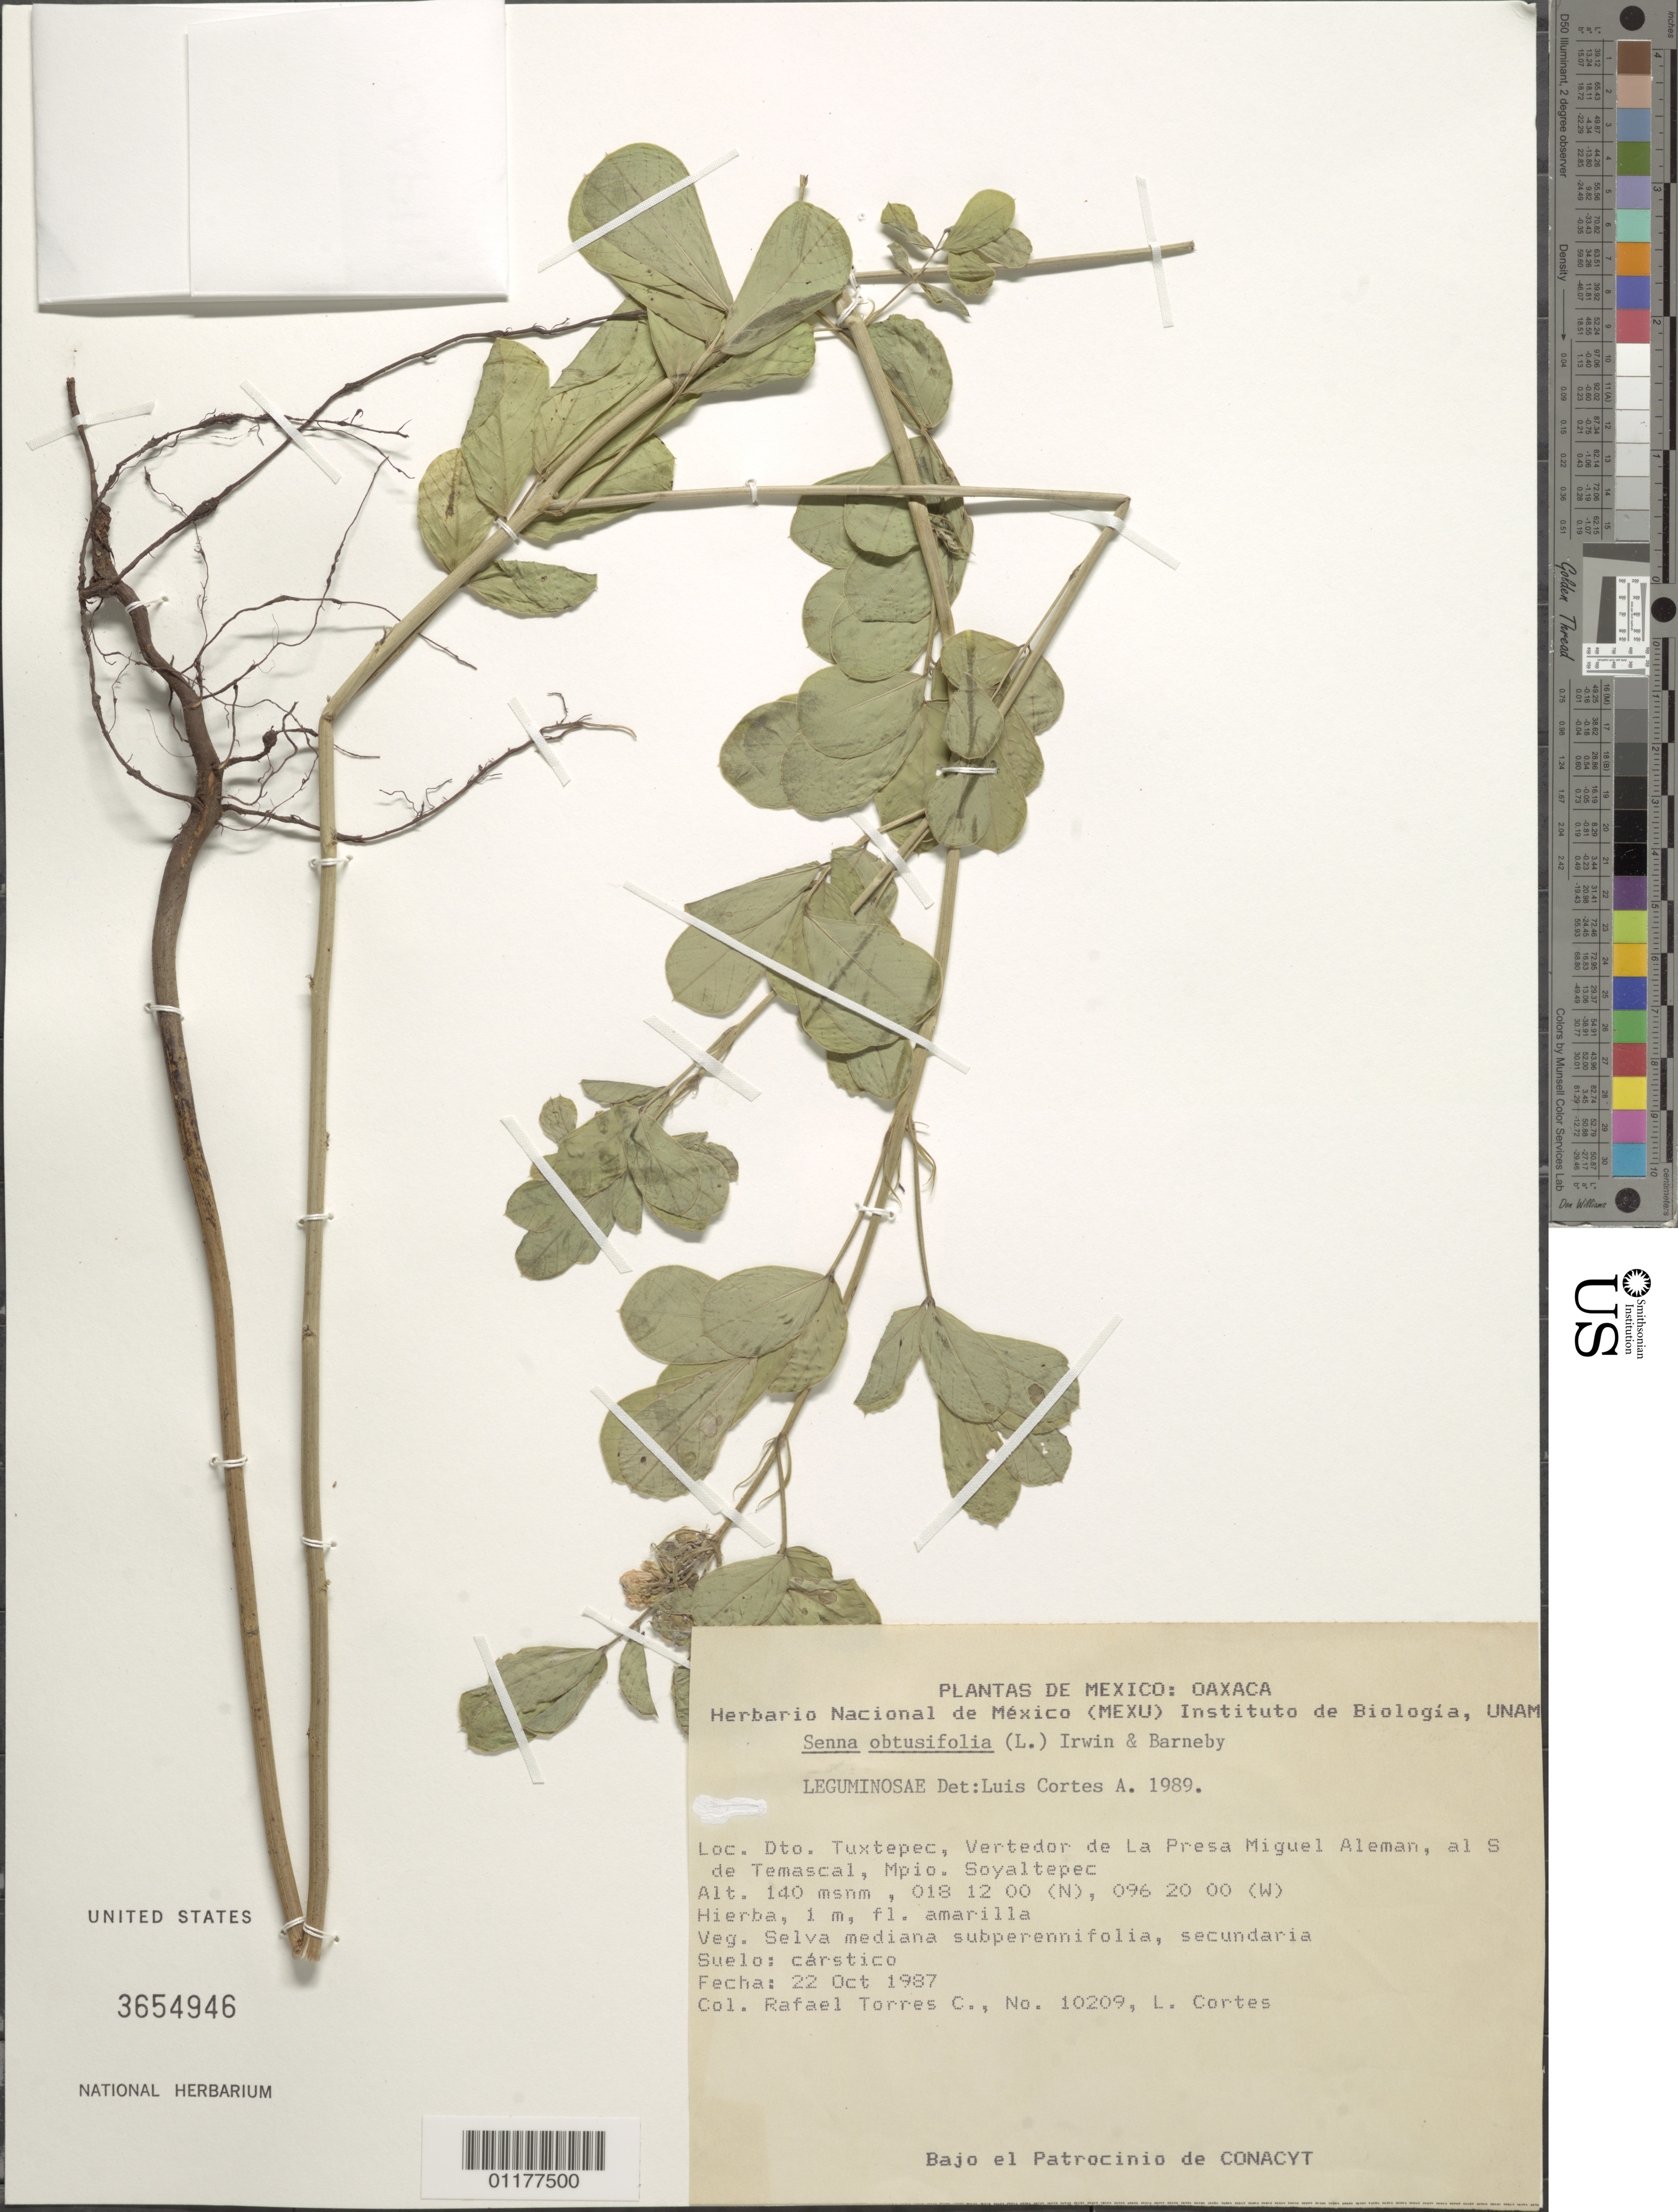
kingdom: Plantae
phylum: Tracheophyta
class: Magnoliopsida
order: Fabales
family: Fabaceae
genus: Senna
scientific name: Senna obtusifolia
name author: (L.) H.S. Irwin & Barneby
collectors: R. Torres C. & L. Cortes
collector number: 10209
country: Mexico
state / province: Oaxaca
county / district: Tuxtepec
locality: Vertedor de La Presa Miguel Aleman, al S de Temascal, Mpio. Soyaltepec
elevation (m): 140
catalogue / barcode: US 3654946